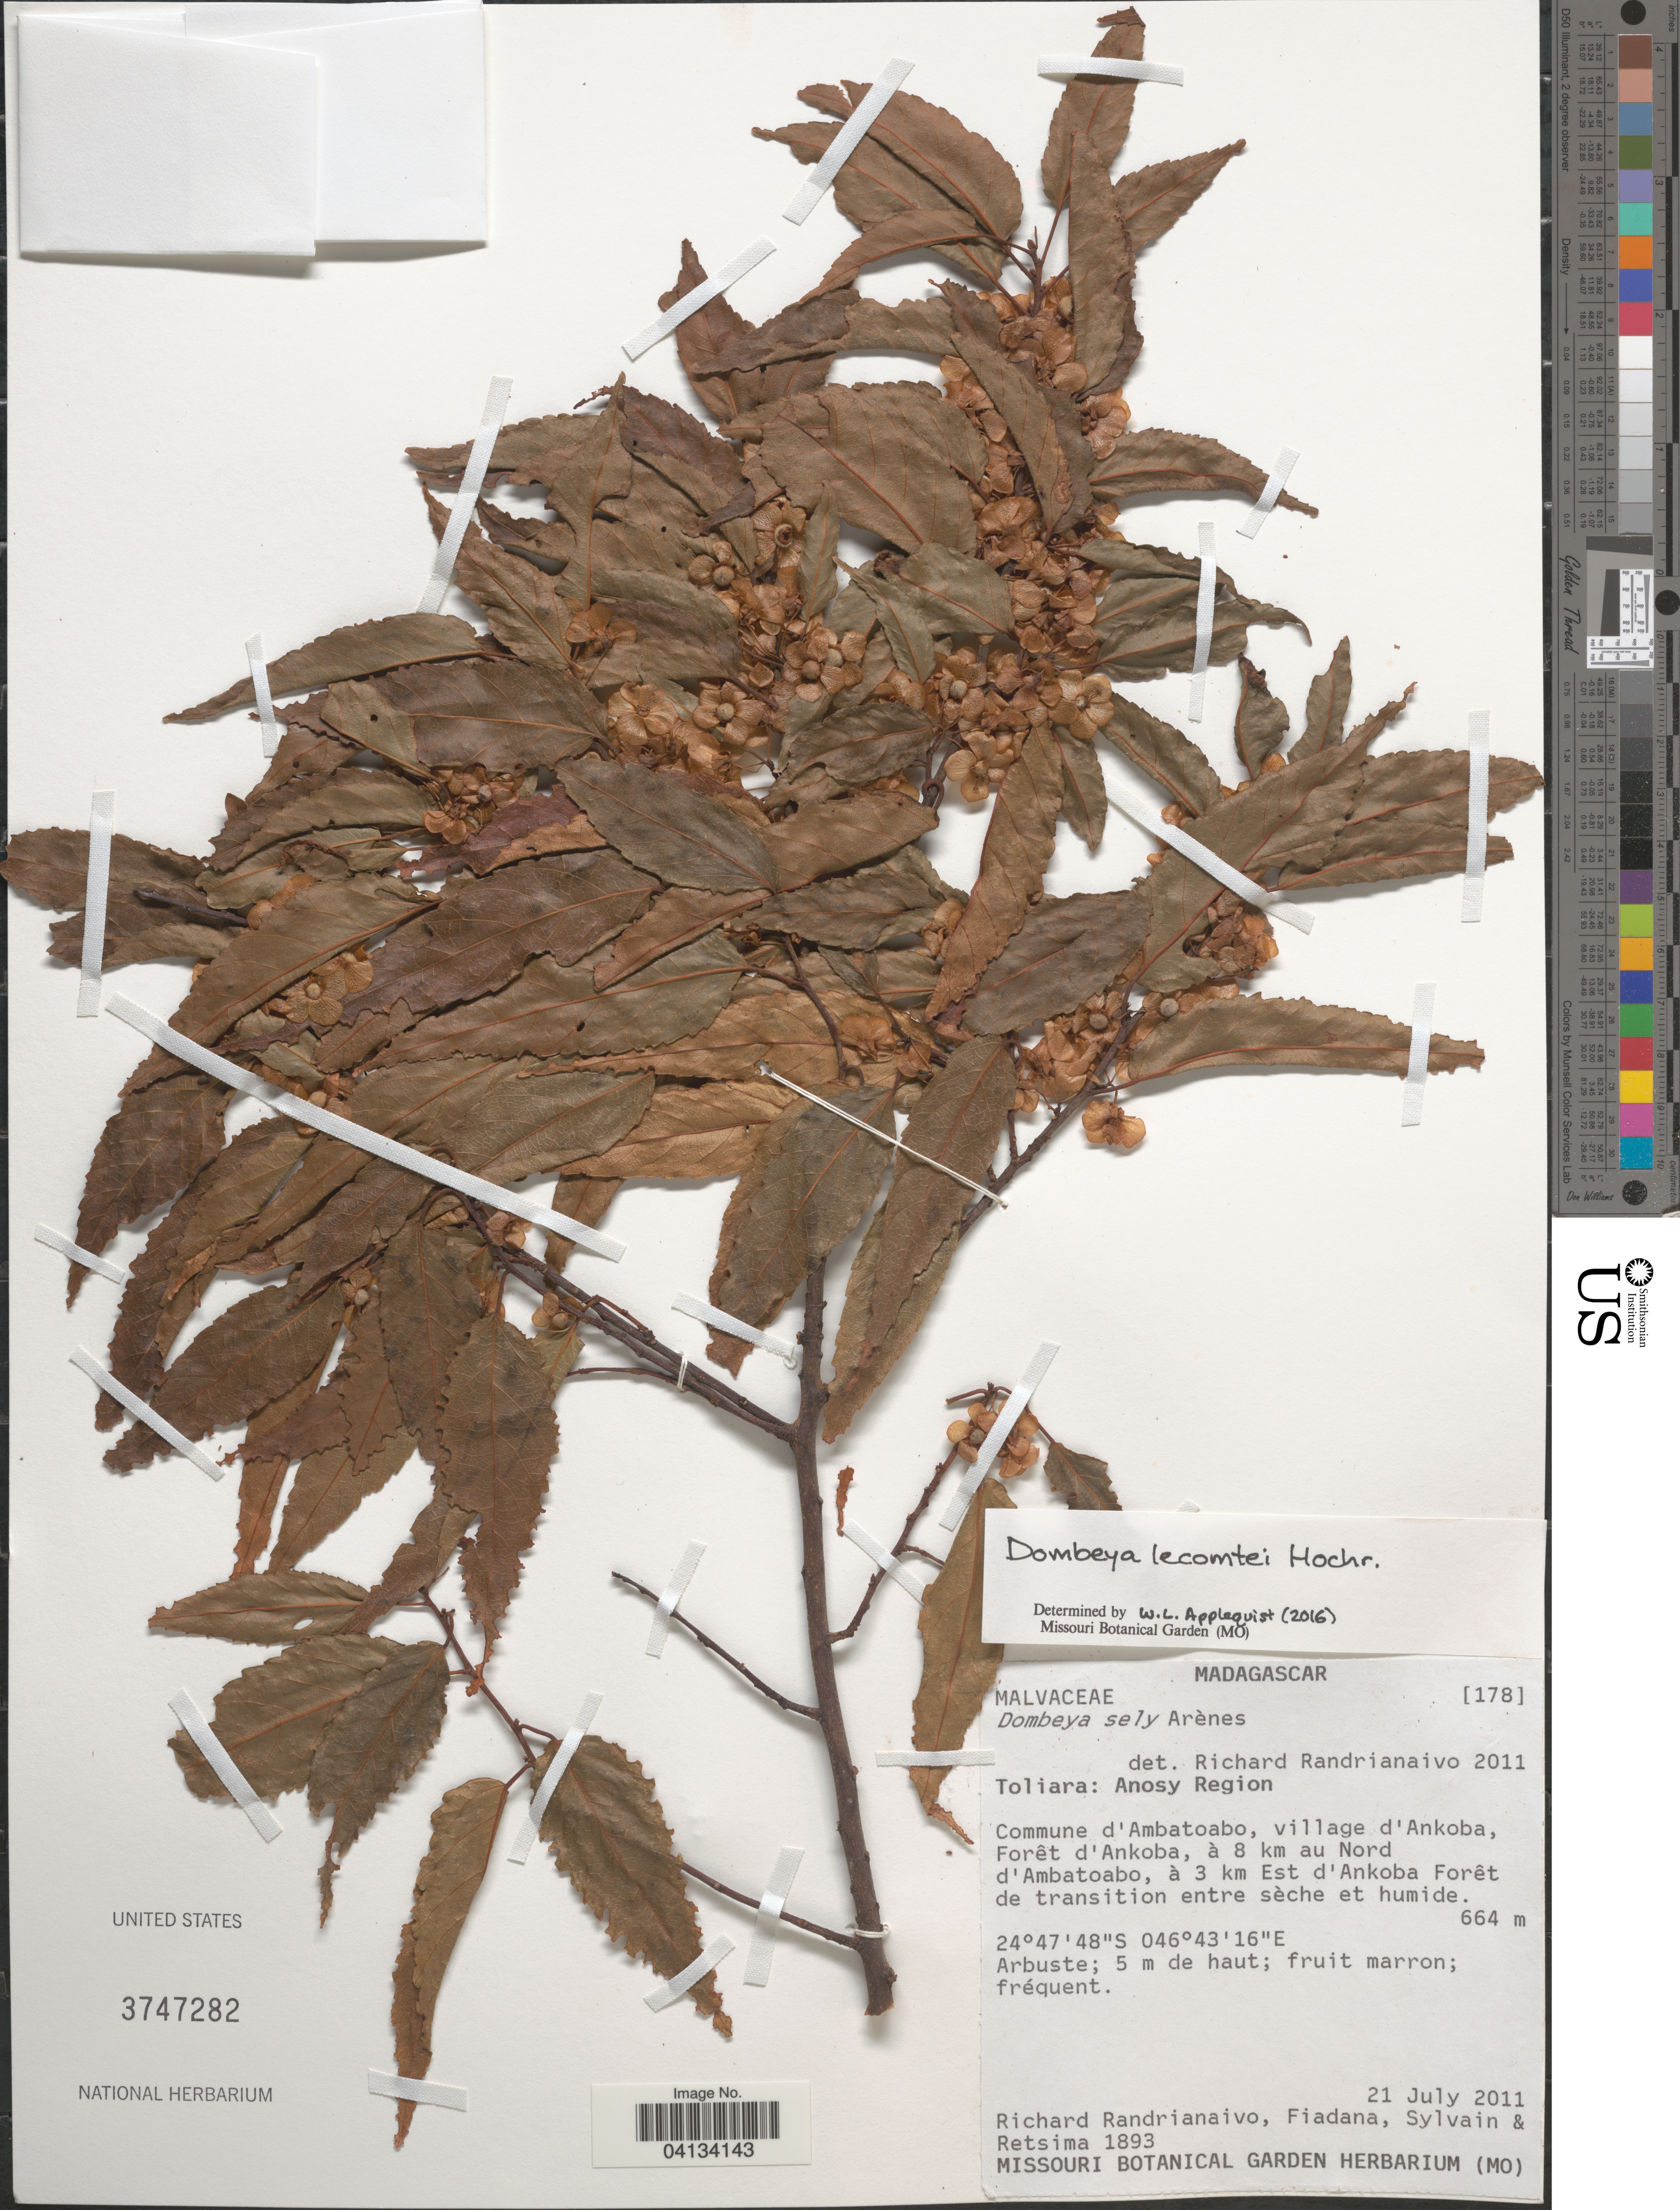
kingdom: Plantae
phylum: Tracheophyta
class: Magnoliopsida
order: Malvales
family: Malvaceae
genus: Dombeya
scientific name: Dombeya lecomtei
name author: Hochr.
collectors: R. Randrianaivo, Fiadana, Sylvain, -- & Retsima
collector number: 1893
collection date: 2011-07-21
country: Madagascar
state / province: Anosy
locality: Anosy Region. Commune d'Ambatoabo, village d'Ankoba, Forêt d'Ankoba, à 8 km au Nord d'Ambatoabo, à 3 km Est d'Ankoba Forêt de transition entre sèche et humide.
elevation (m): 664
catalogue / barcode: US 3747282